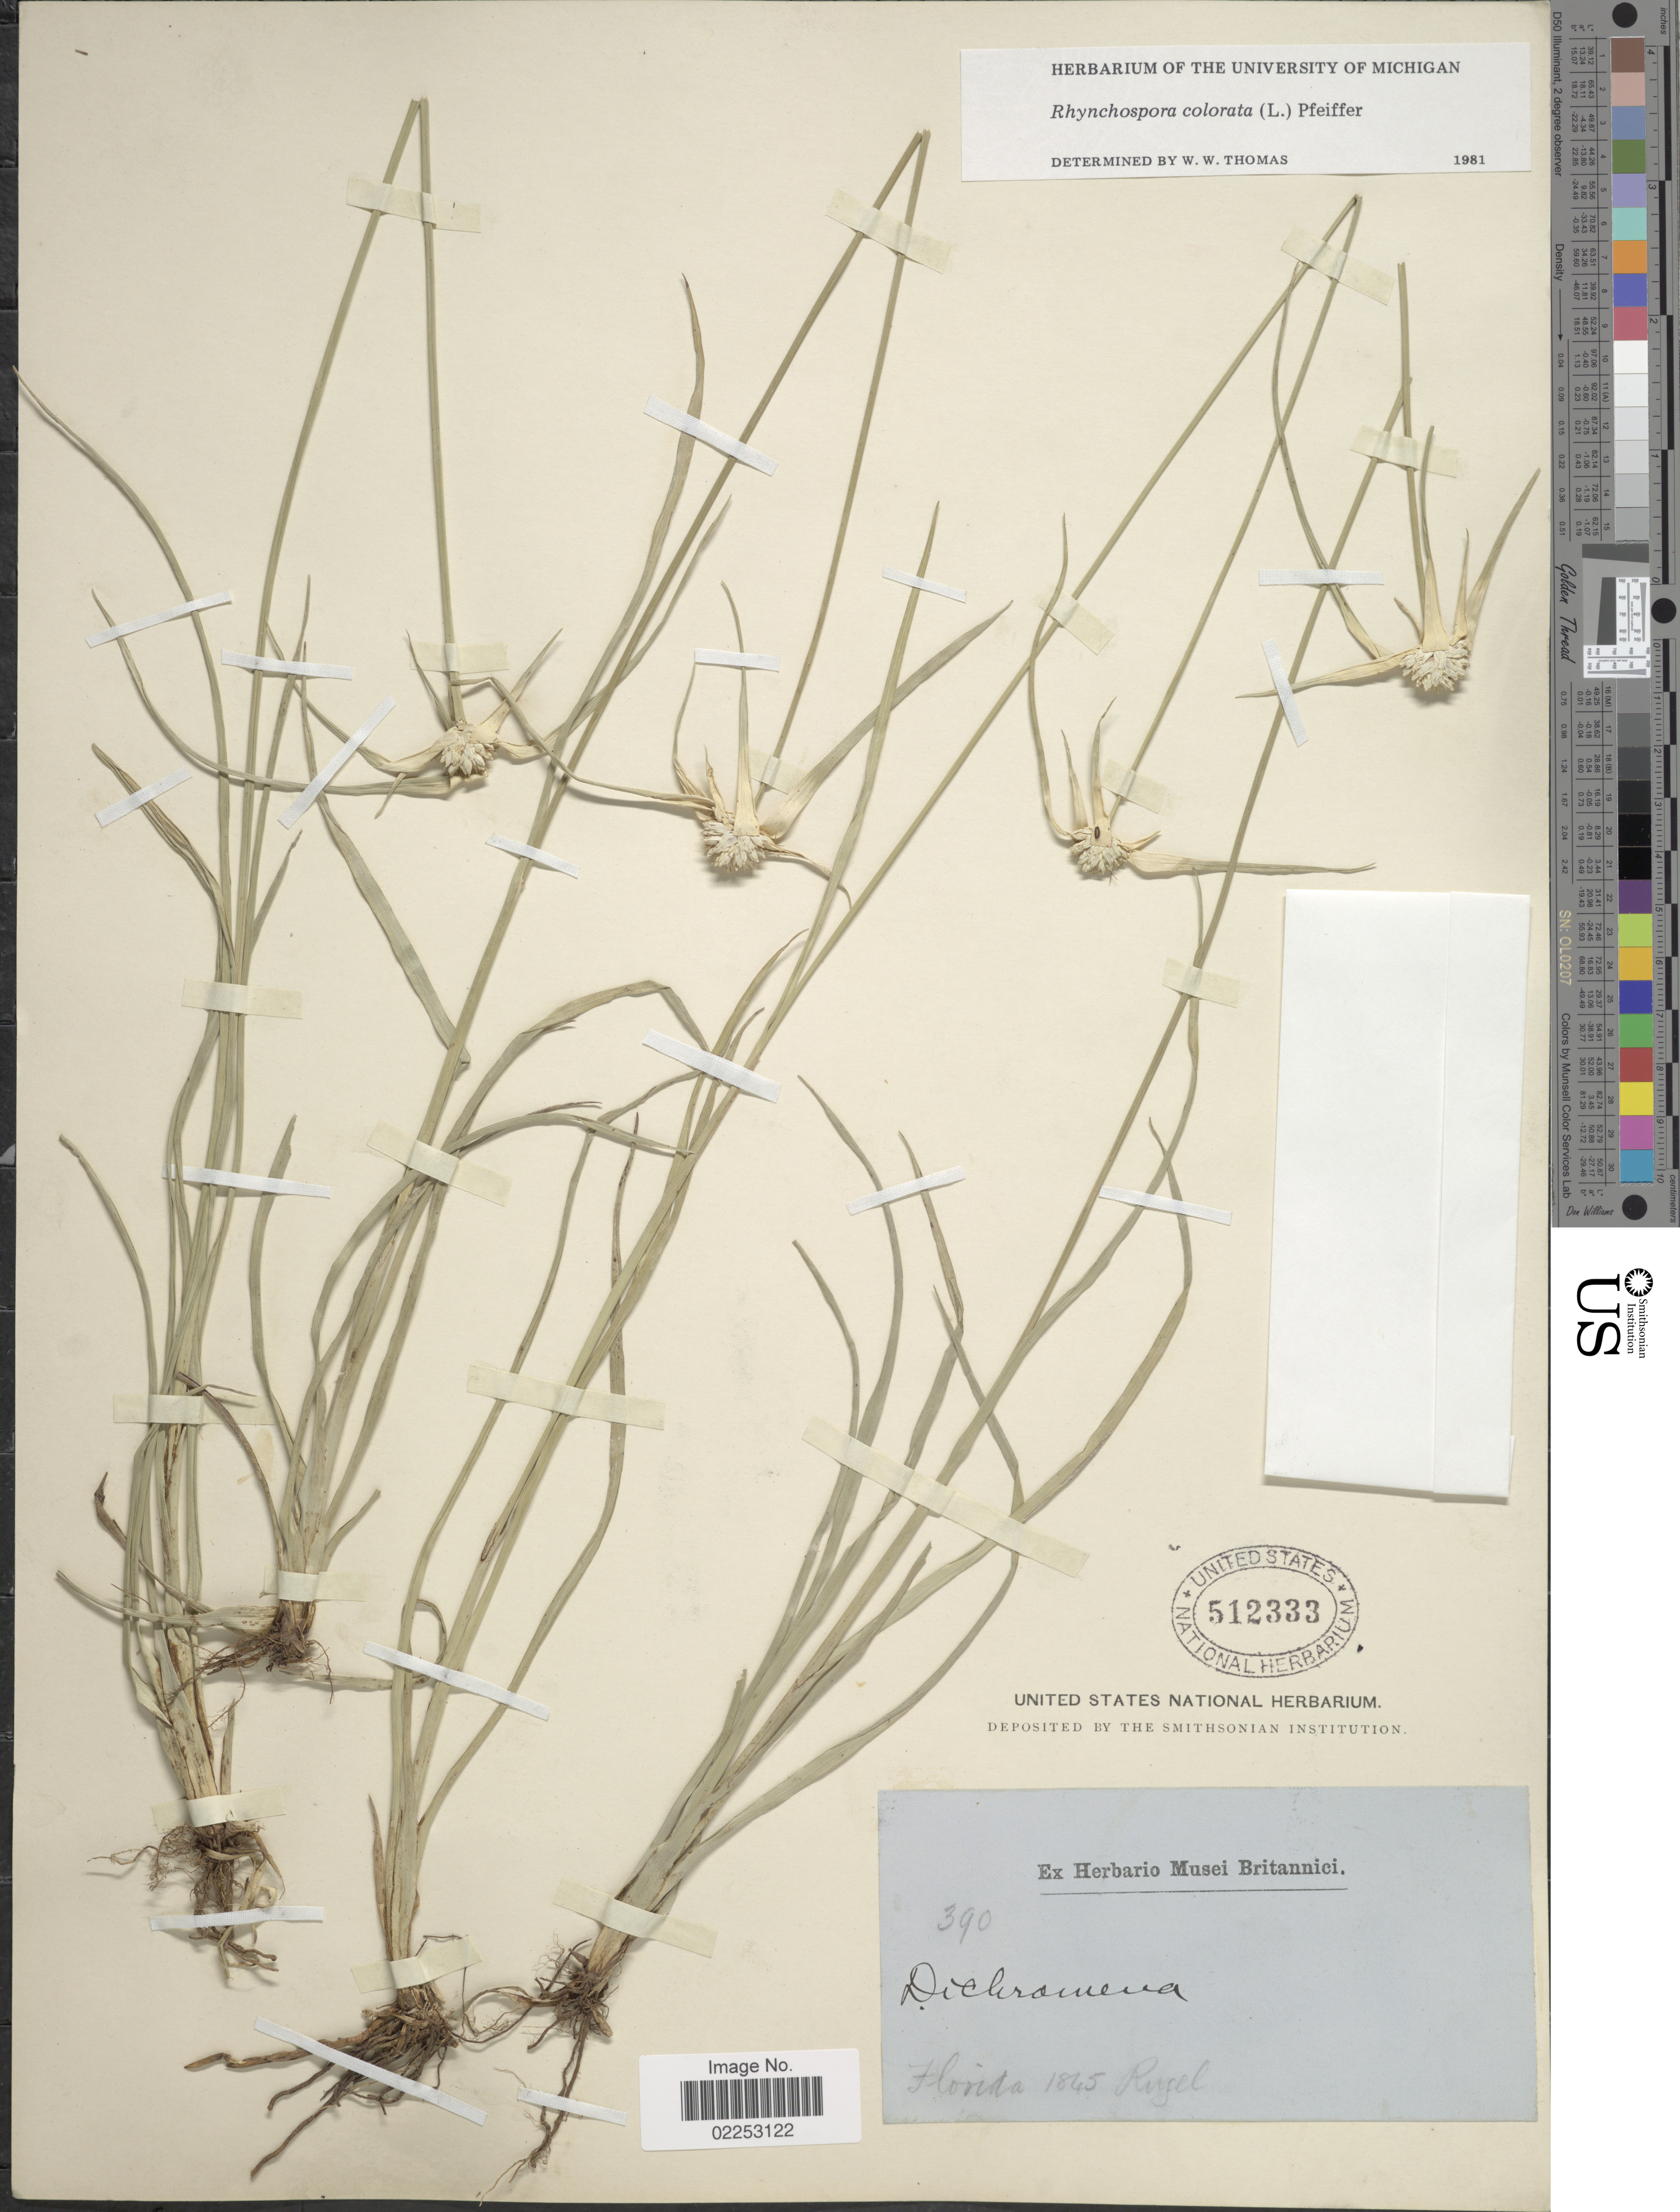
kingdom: Plantae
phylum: Tracheophyta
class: Liliopsida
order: Poales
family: Cyperaceae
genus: Rhynchospora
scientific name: Rhynchospora colorata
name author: (L.) H. Pfeiff.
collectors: Rugel, --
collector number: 390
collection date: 1845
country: United States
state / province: Florida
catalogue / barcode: US 512333